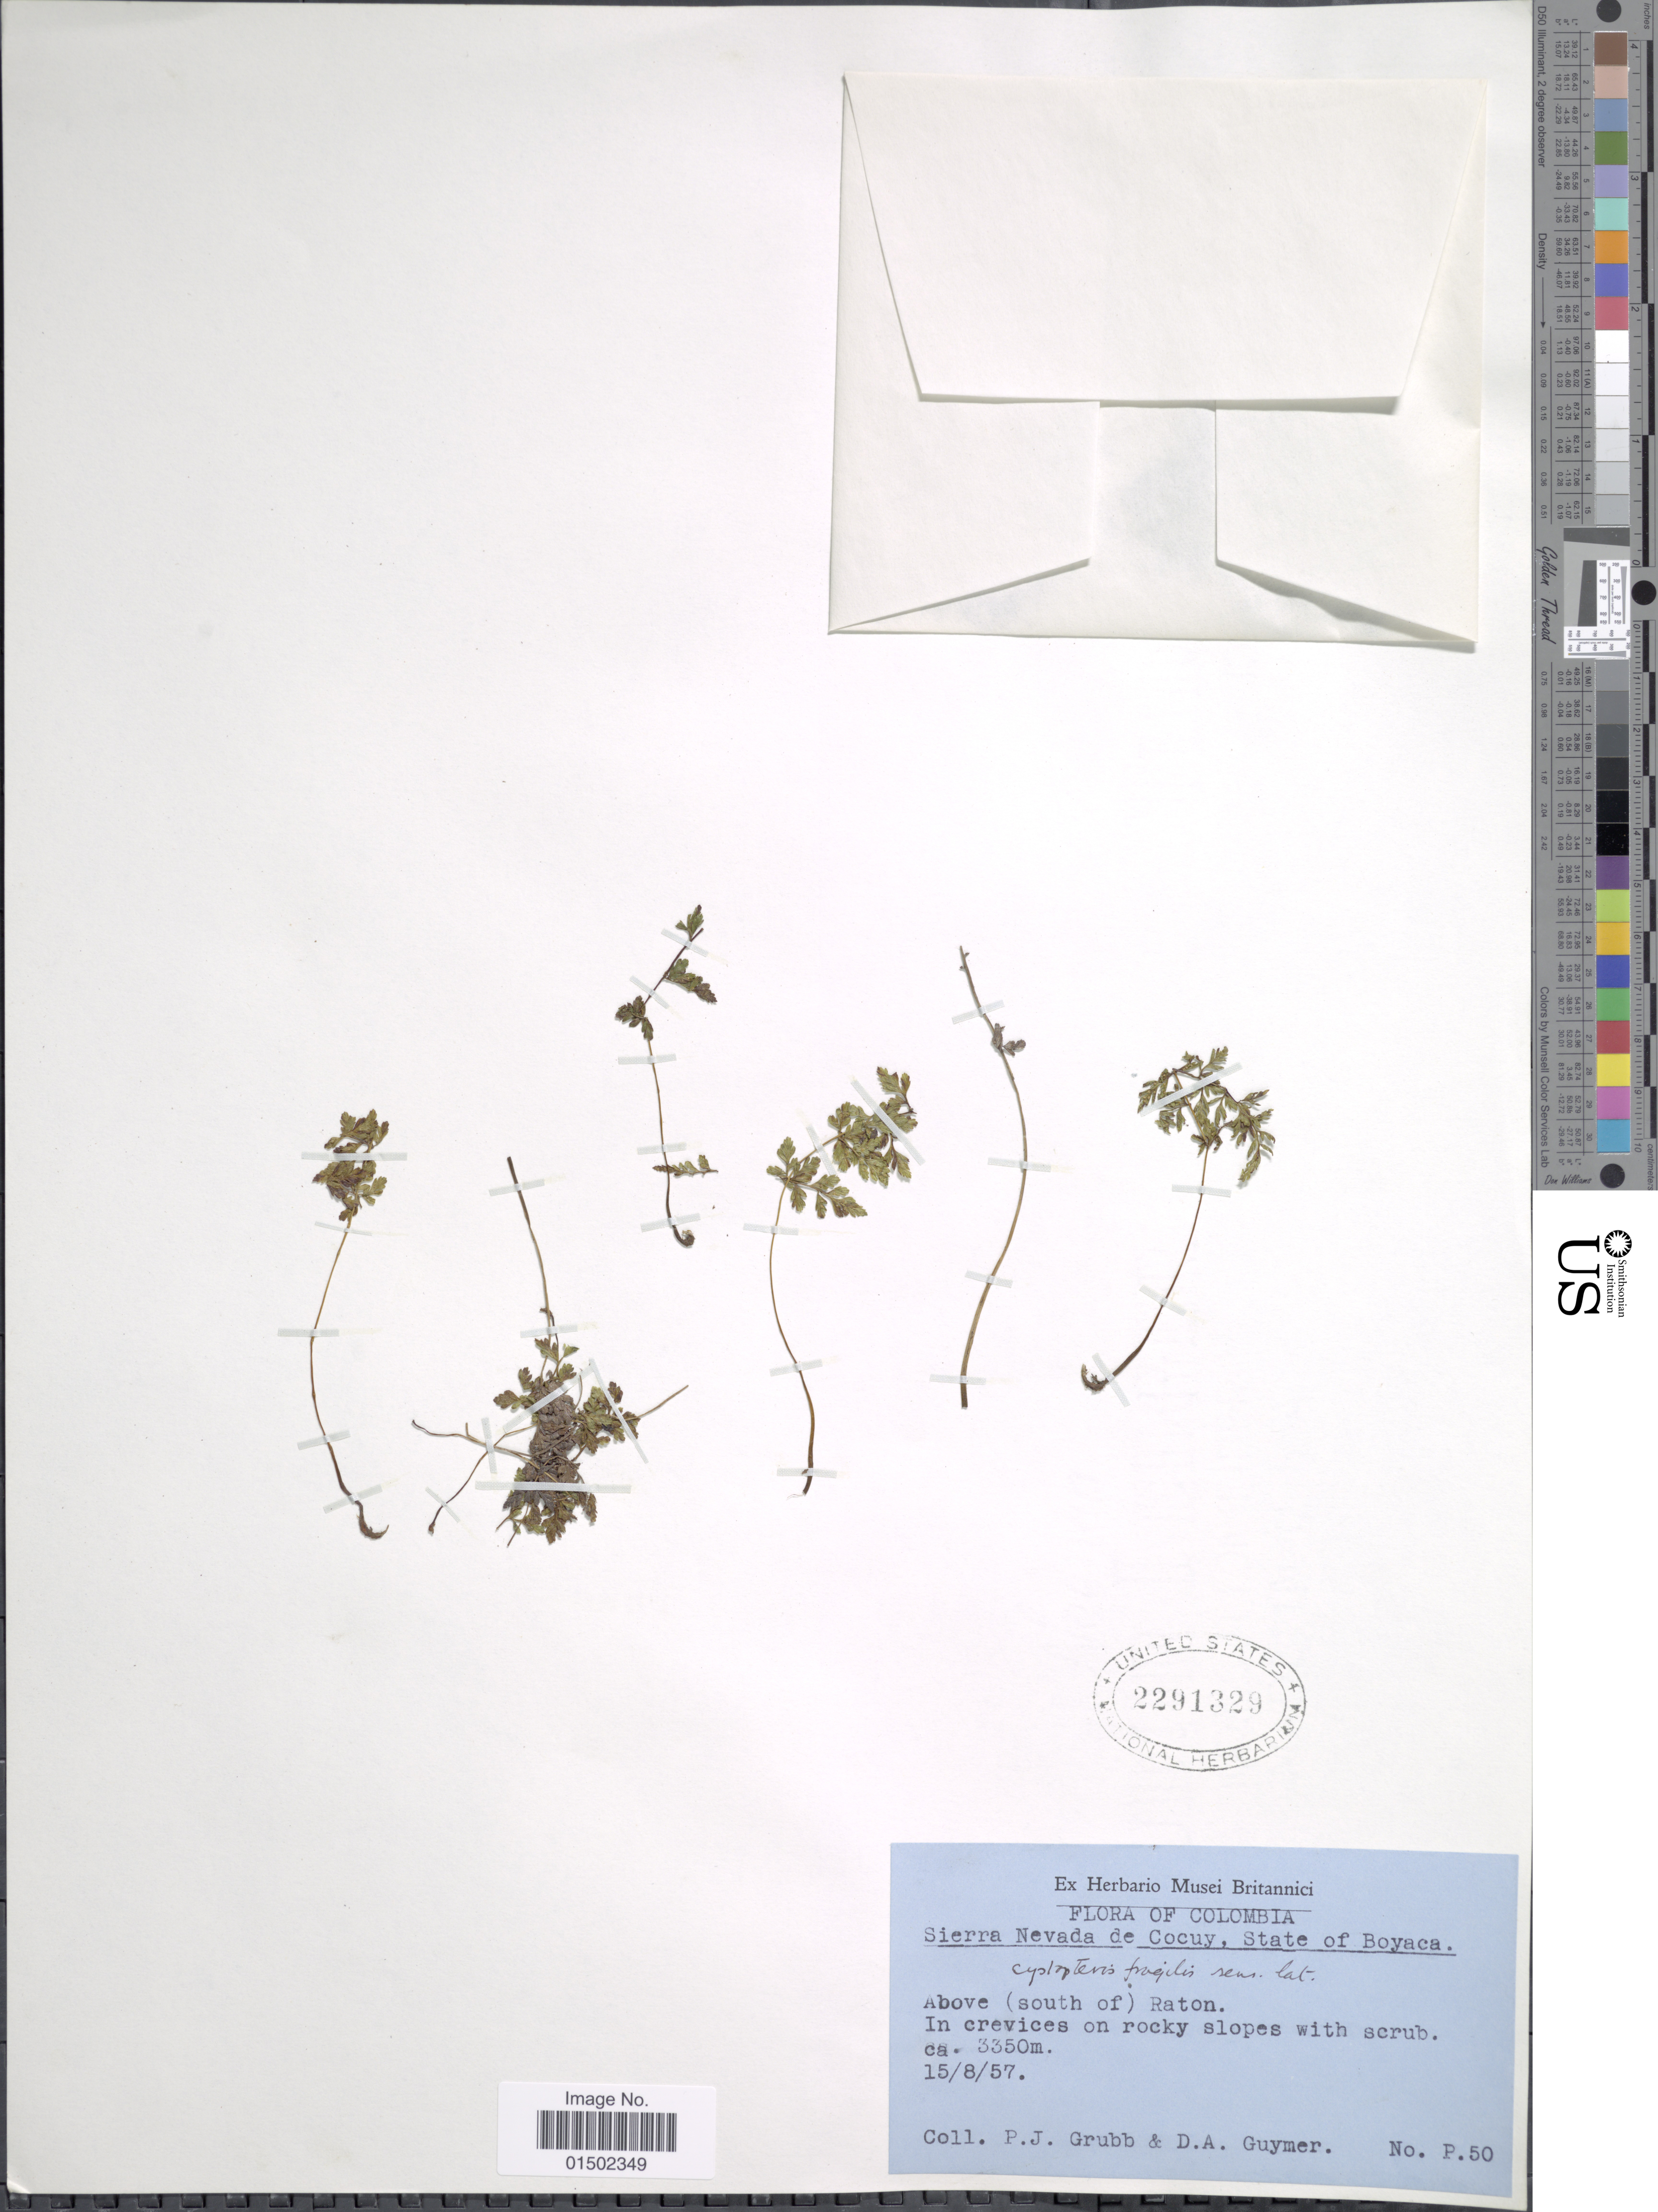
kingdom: Plantae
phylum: Tracheophyta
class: Polypodiopsida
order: Polypodiales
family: Cystopteridaceae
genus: Cystopteris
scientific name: Cystopteris fragilis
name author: (L.) Bernh.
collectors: P. J. Grubb & D. Guymer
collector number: P.50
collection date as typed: Transcribed d/m/y: 15/8/57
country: Colombia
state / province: Boyacá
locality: Sierra Nevada de Cocuy. Above ( south of ) Raton.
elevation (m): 3350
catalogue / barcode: US 2291329